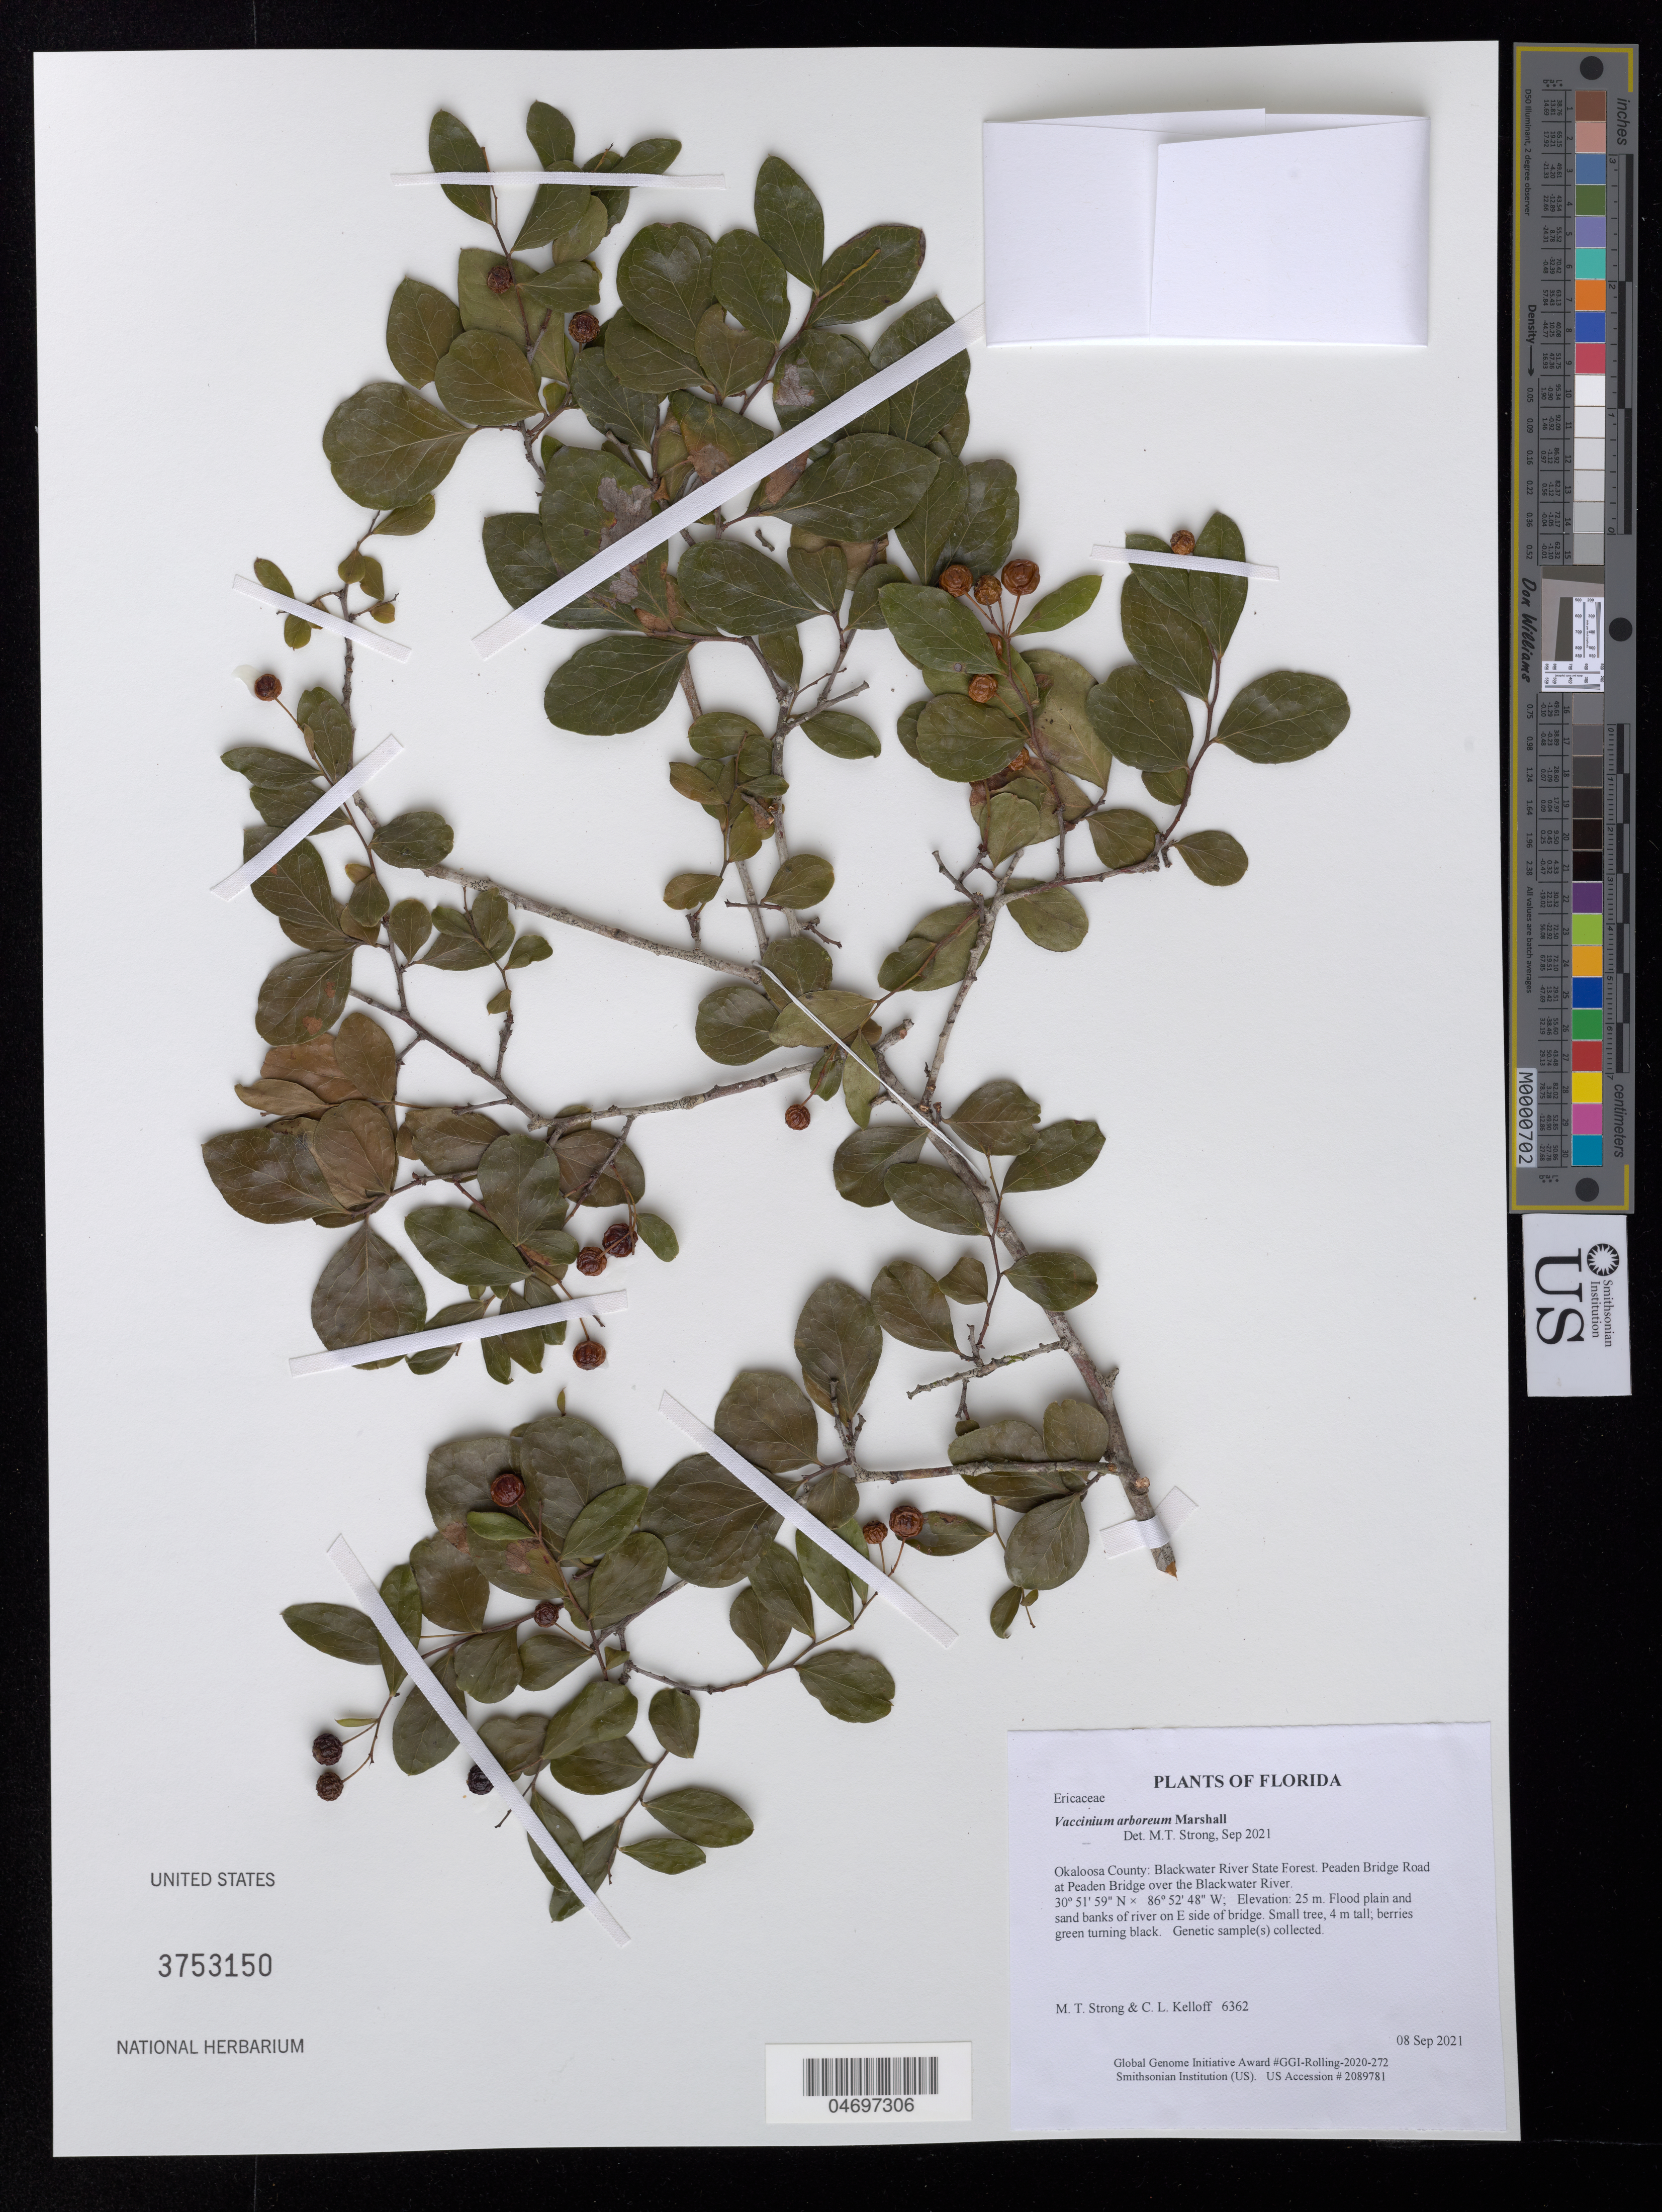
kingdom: Plantae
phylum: Tracheophyta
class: Magnoliopsida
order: Ericales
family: Ericaceae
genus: Vaccinium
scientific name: Vaccinium arboreum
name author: Marshall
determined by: Strong, Mark T.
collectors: M. T. Strong & C. L. Kelloff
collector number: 6362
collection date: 2021-09-08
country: United States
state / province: Florida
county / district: Okaloosa County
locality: Blackwater River State Forest. Peaden Bridge Road at Peaden Bridge over the Blackwater River.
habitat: Flood plain and sand banks of river on E side of bridge.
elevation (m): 25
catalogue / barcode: US 3753150